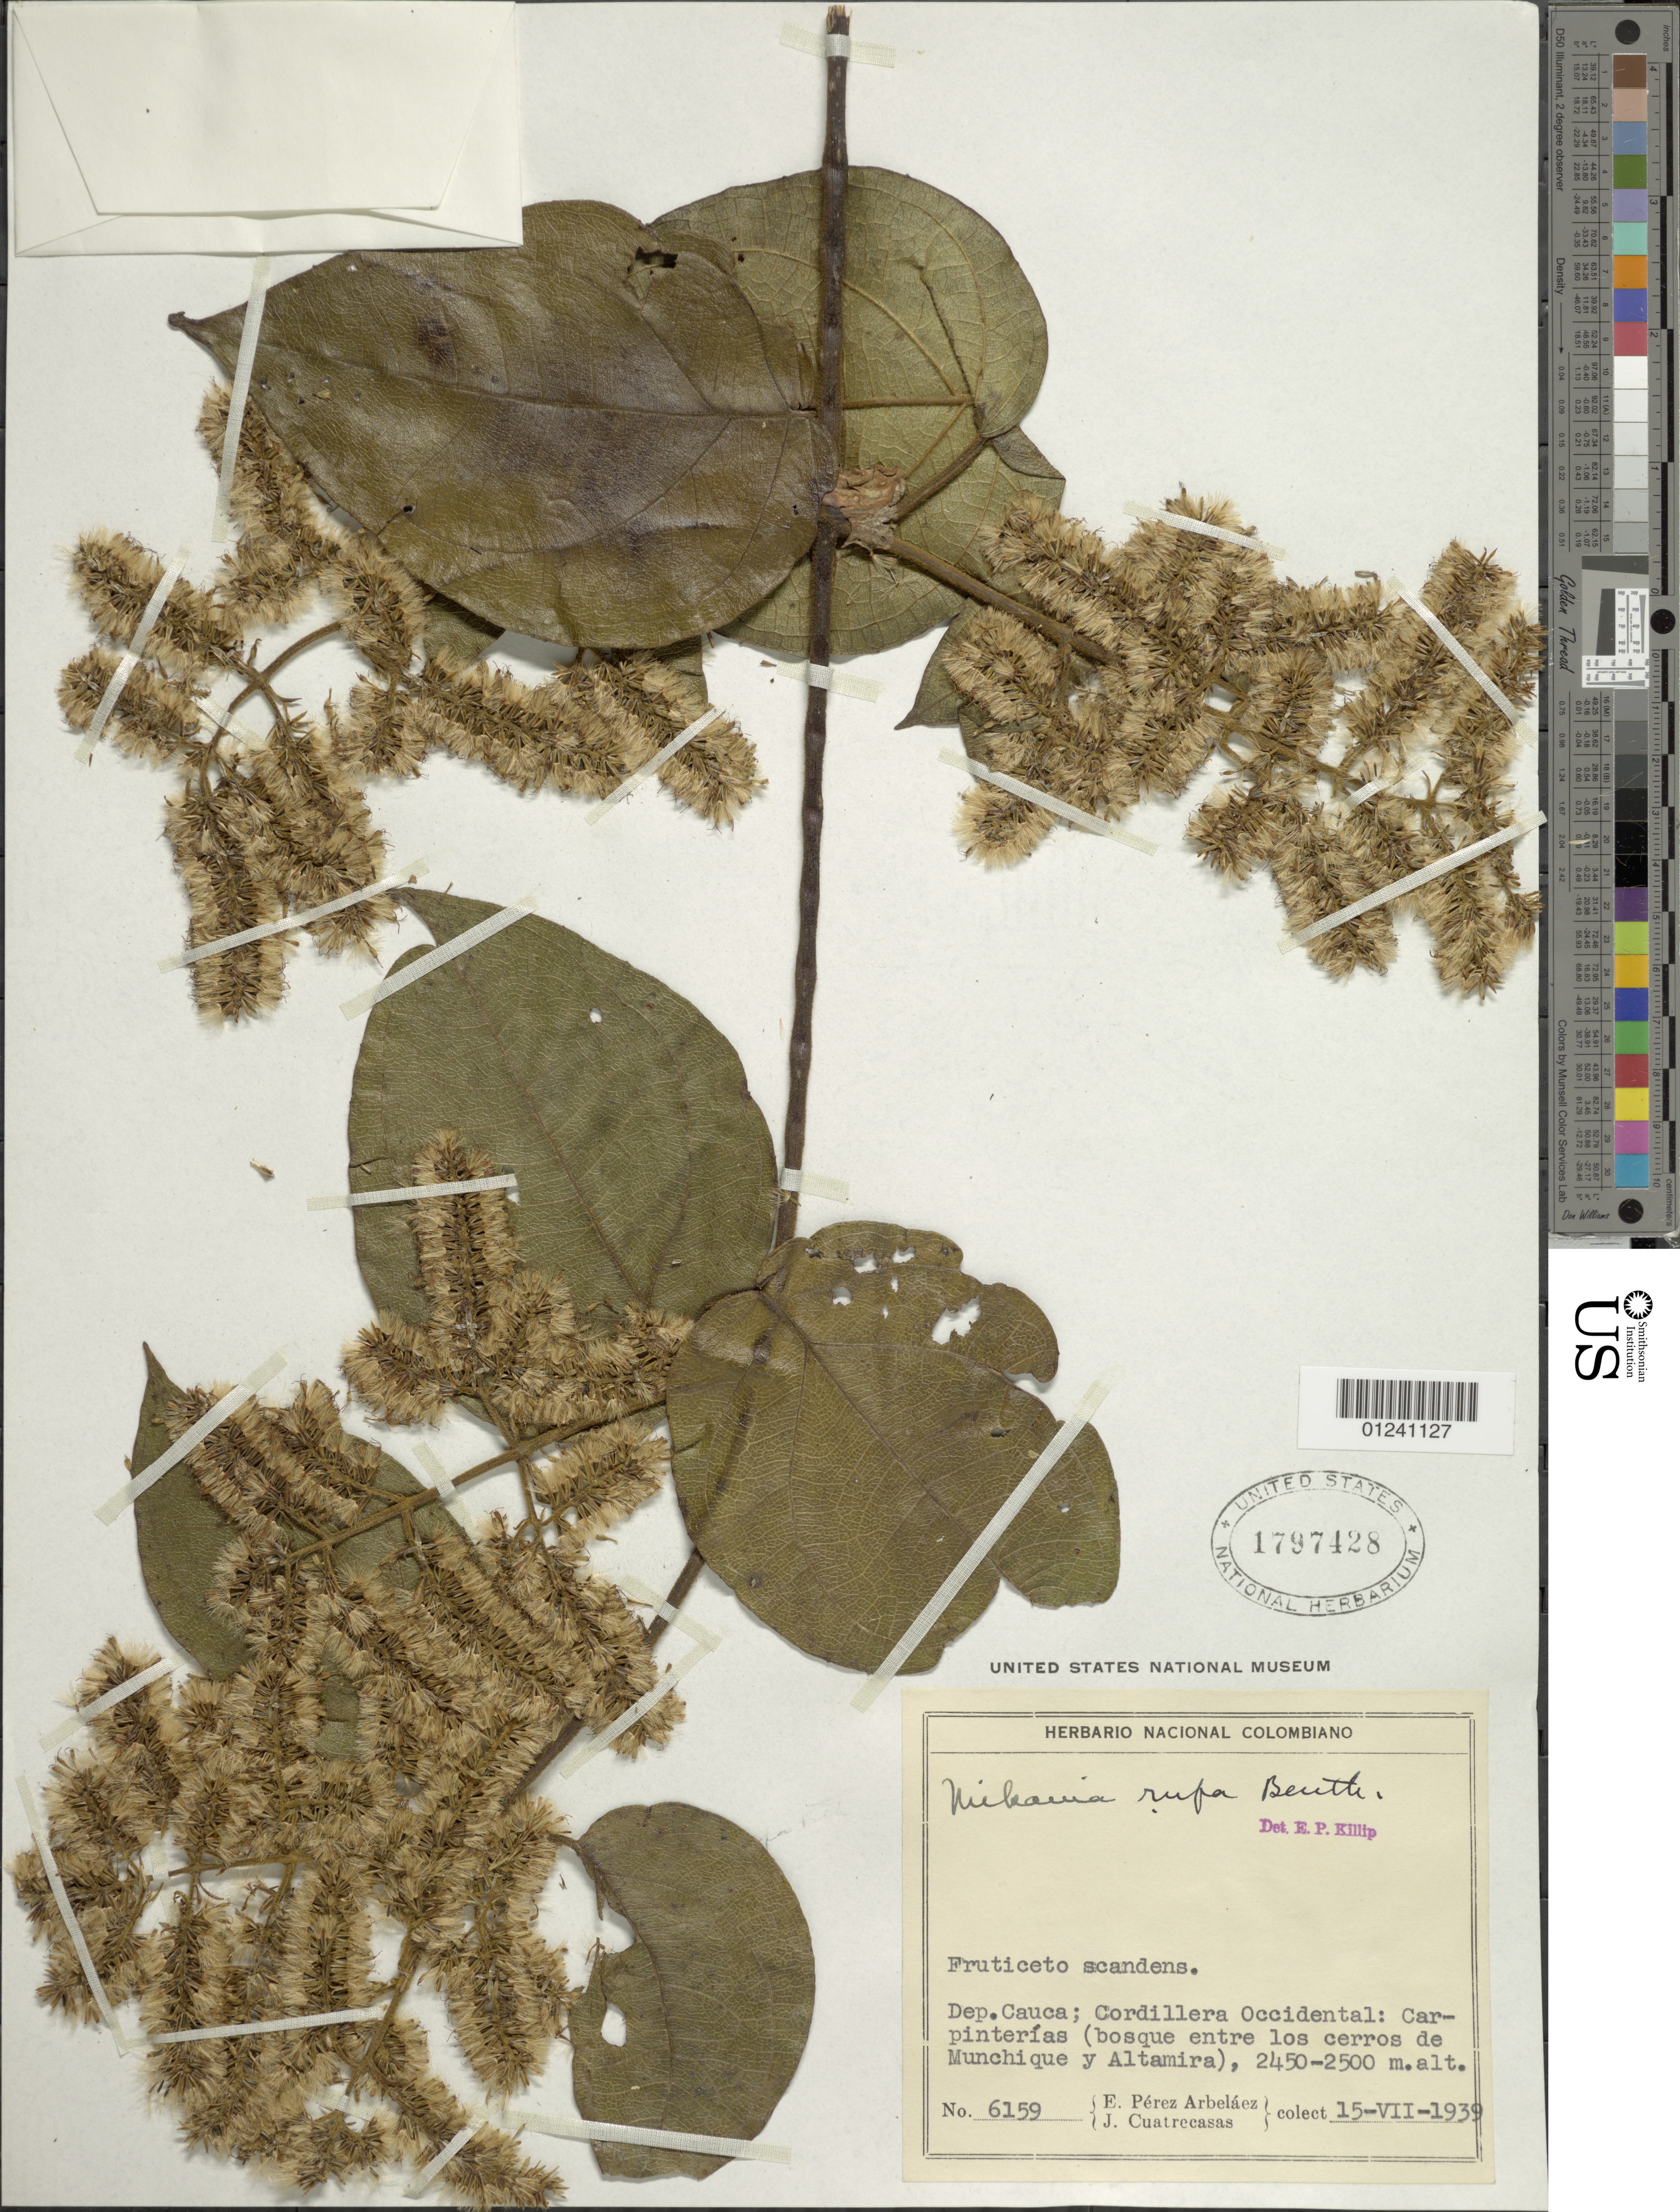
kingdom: Plantae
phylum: Tracheophyta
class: Magnoliopsida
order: Asterales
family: Asteraceae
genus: Mikania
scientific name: Mikania rufa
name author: Benth.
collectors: E. Pérez Arbeláez & J. Cuatrecasas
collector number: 6159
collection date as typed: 15 Jul 1939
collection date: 1939-07-15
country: Colombia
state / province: Cauca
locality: Cordillera Occidental; Carpinterias (bosque entre los cerros de Munchique y Altamira)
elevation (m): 2450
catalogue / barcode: US 1797428